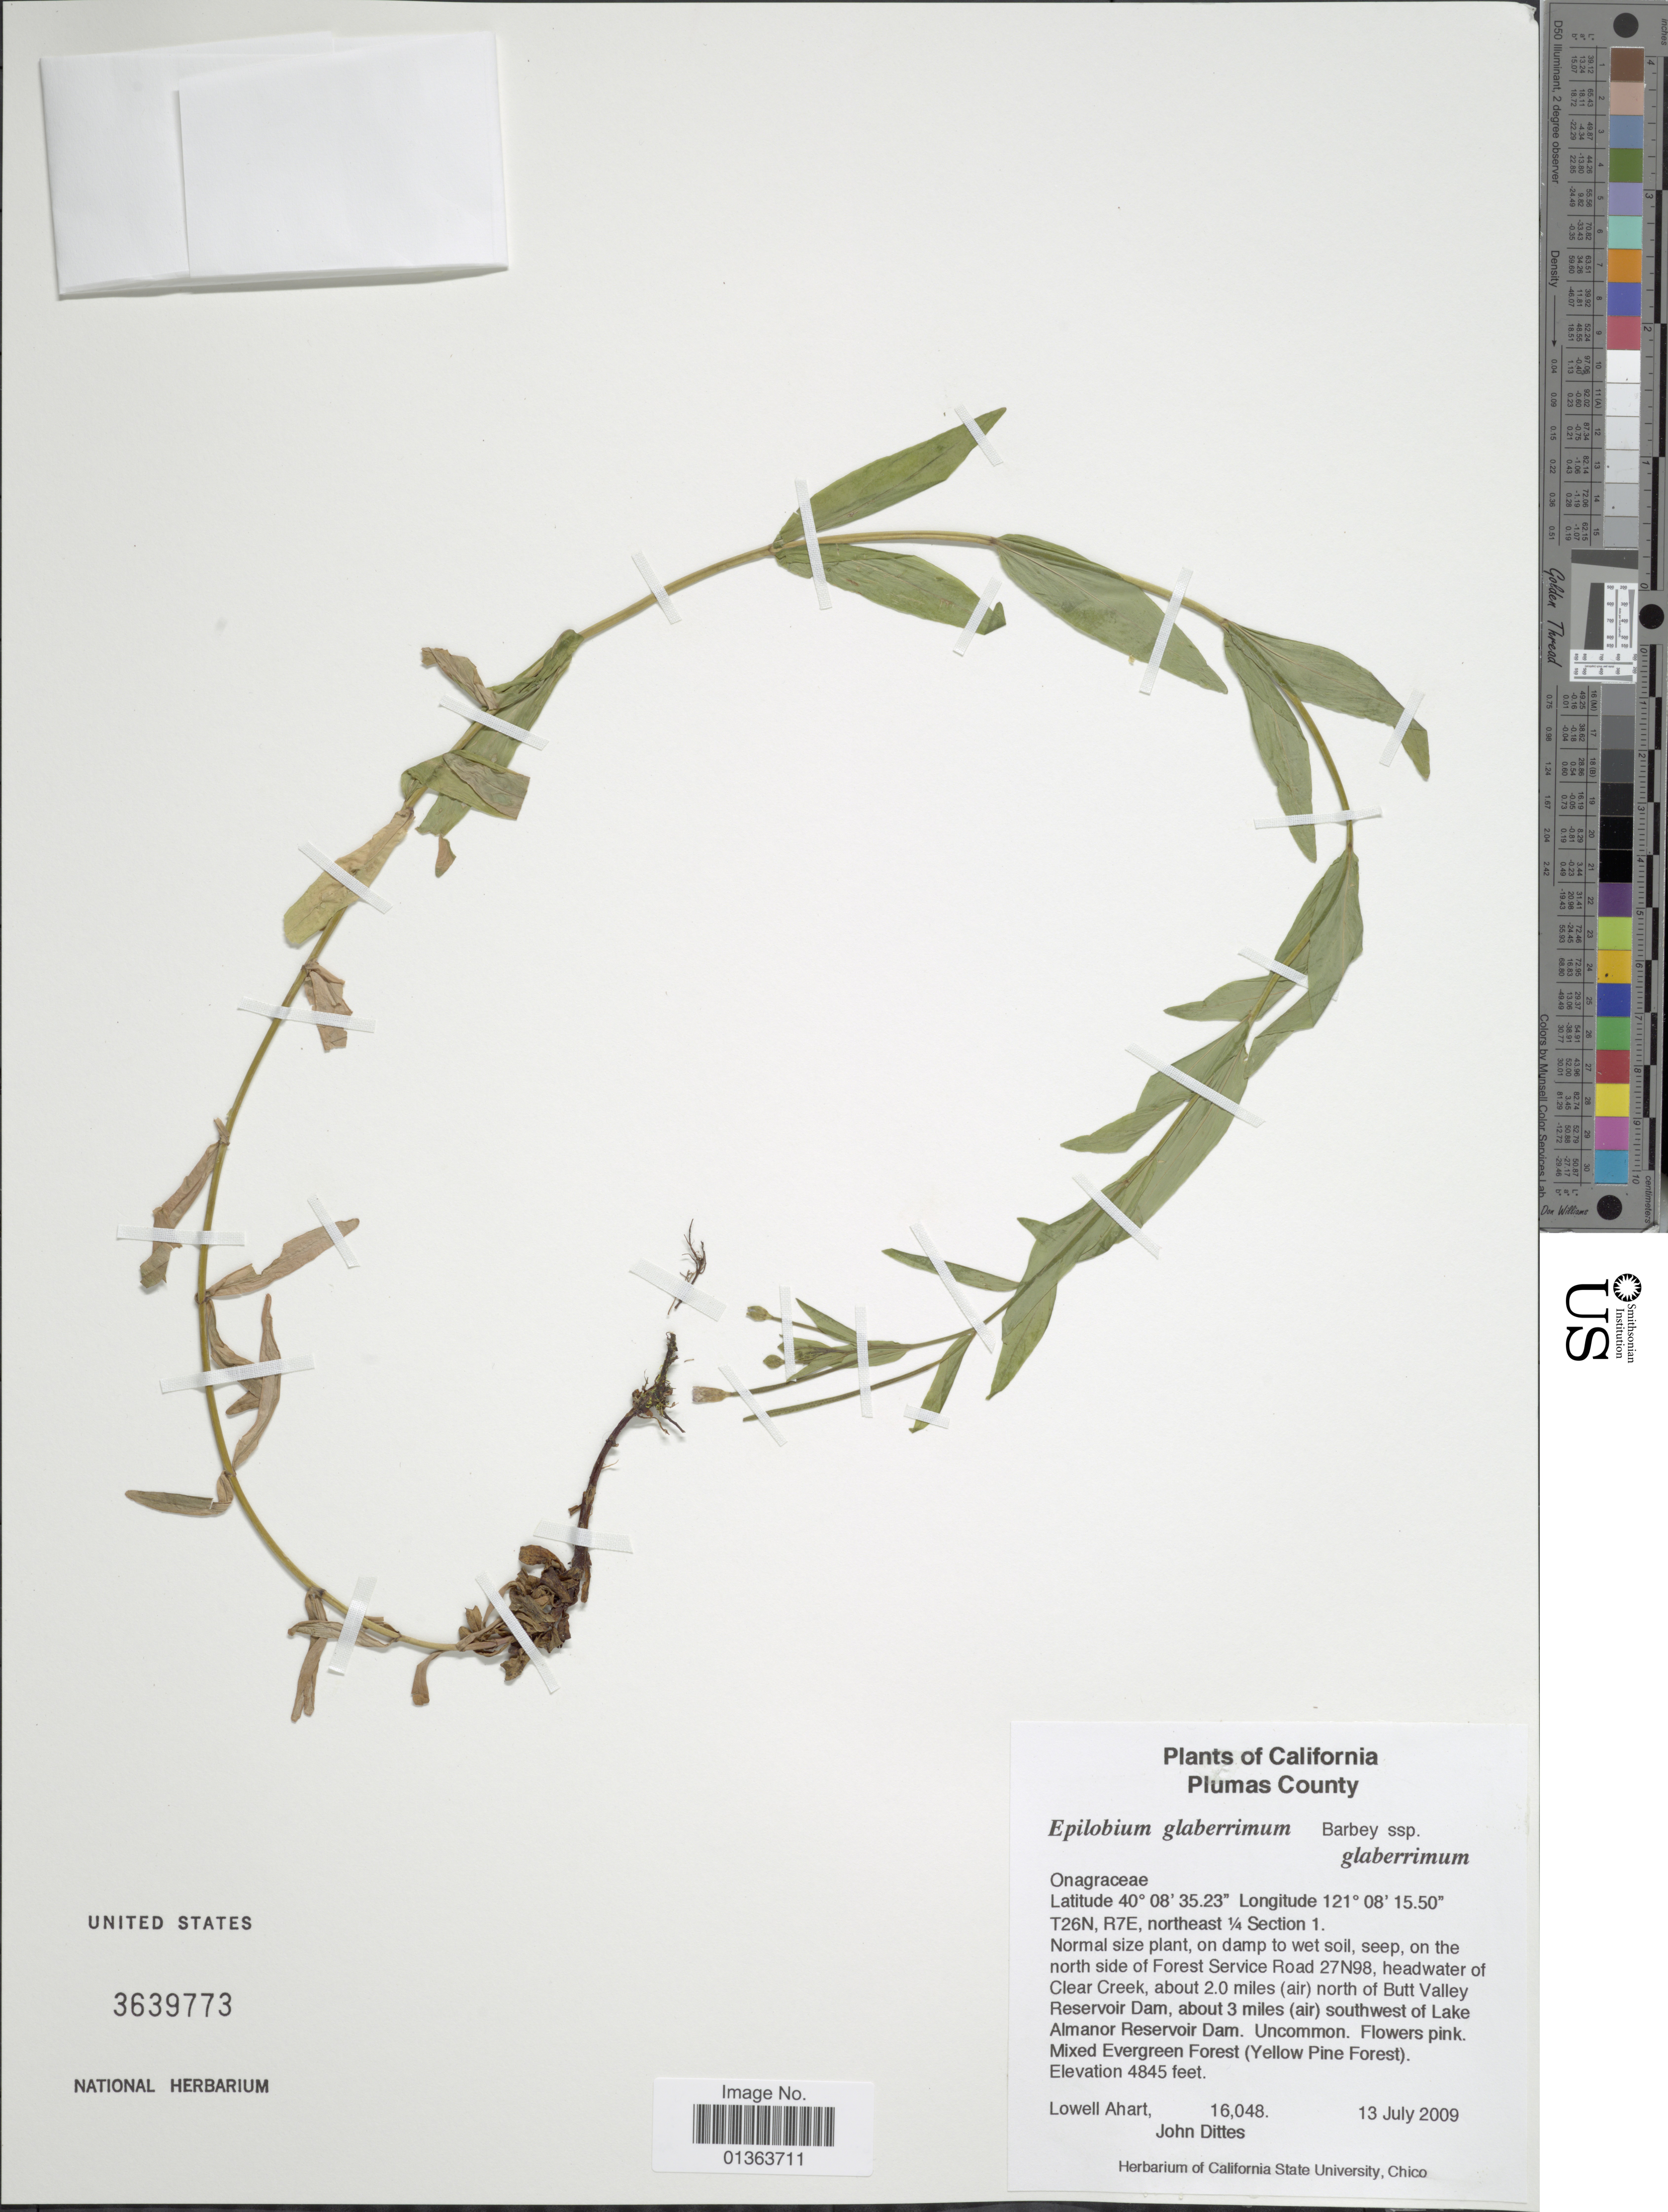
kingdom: Plantae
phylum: Tracheophyta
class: Magnoliopsida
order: Myrtales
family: Onagraceae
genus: Epilobium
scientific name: Epilobium glaberrimum subsp. glaberrimum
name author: Barbey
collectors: L. Ahart & J. Dittes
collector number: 16048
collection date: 2009-07-13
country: United States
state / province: California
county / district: Plumas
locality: Plumas County. On the North side of Forest Service Road 27N98, headwater of Clear Creek, about 2.0 miles (air) north of Butt Valley Reservoir Dam, about 3 miles (air) southwest of Lake Almanor Reservoir Dam.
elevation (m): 1477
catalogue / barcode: US 3639773